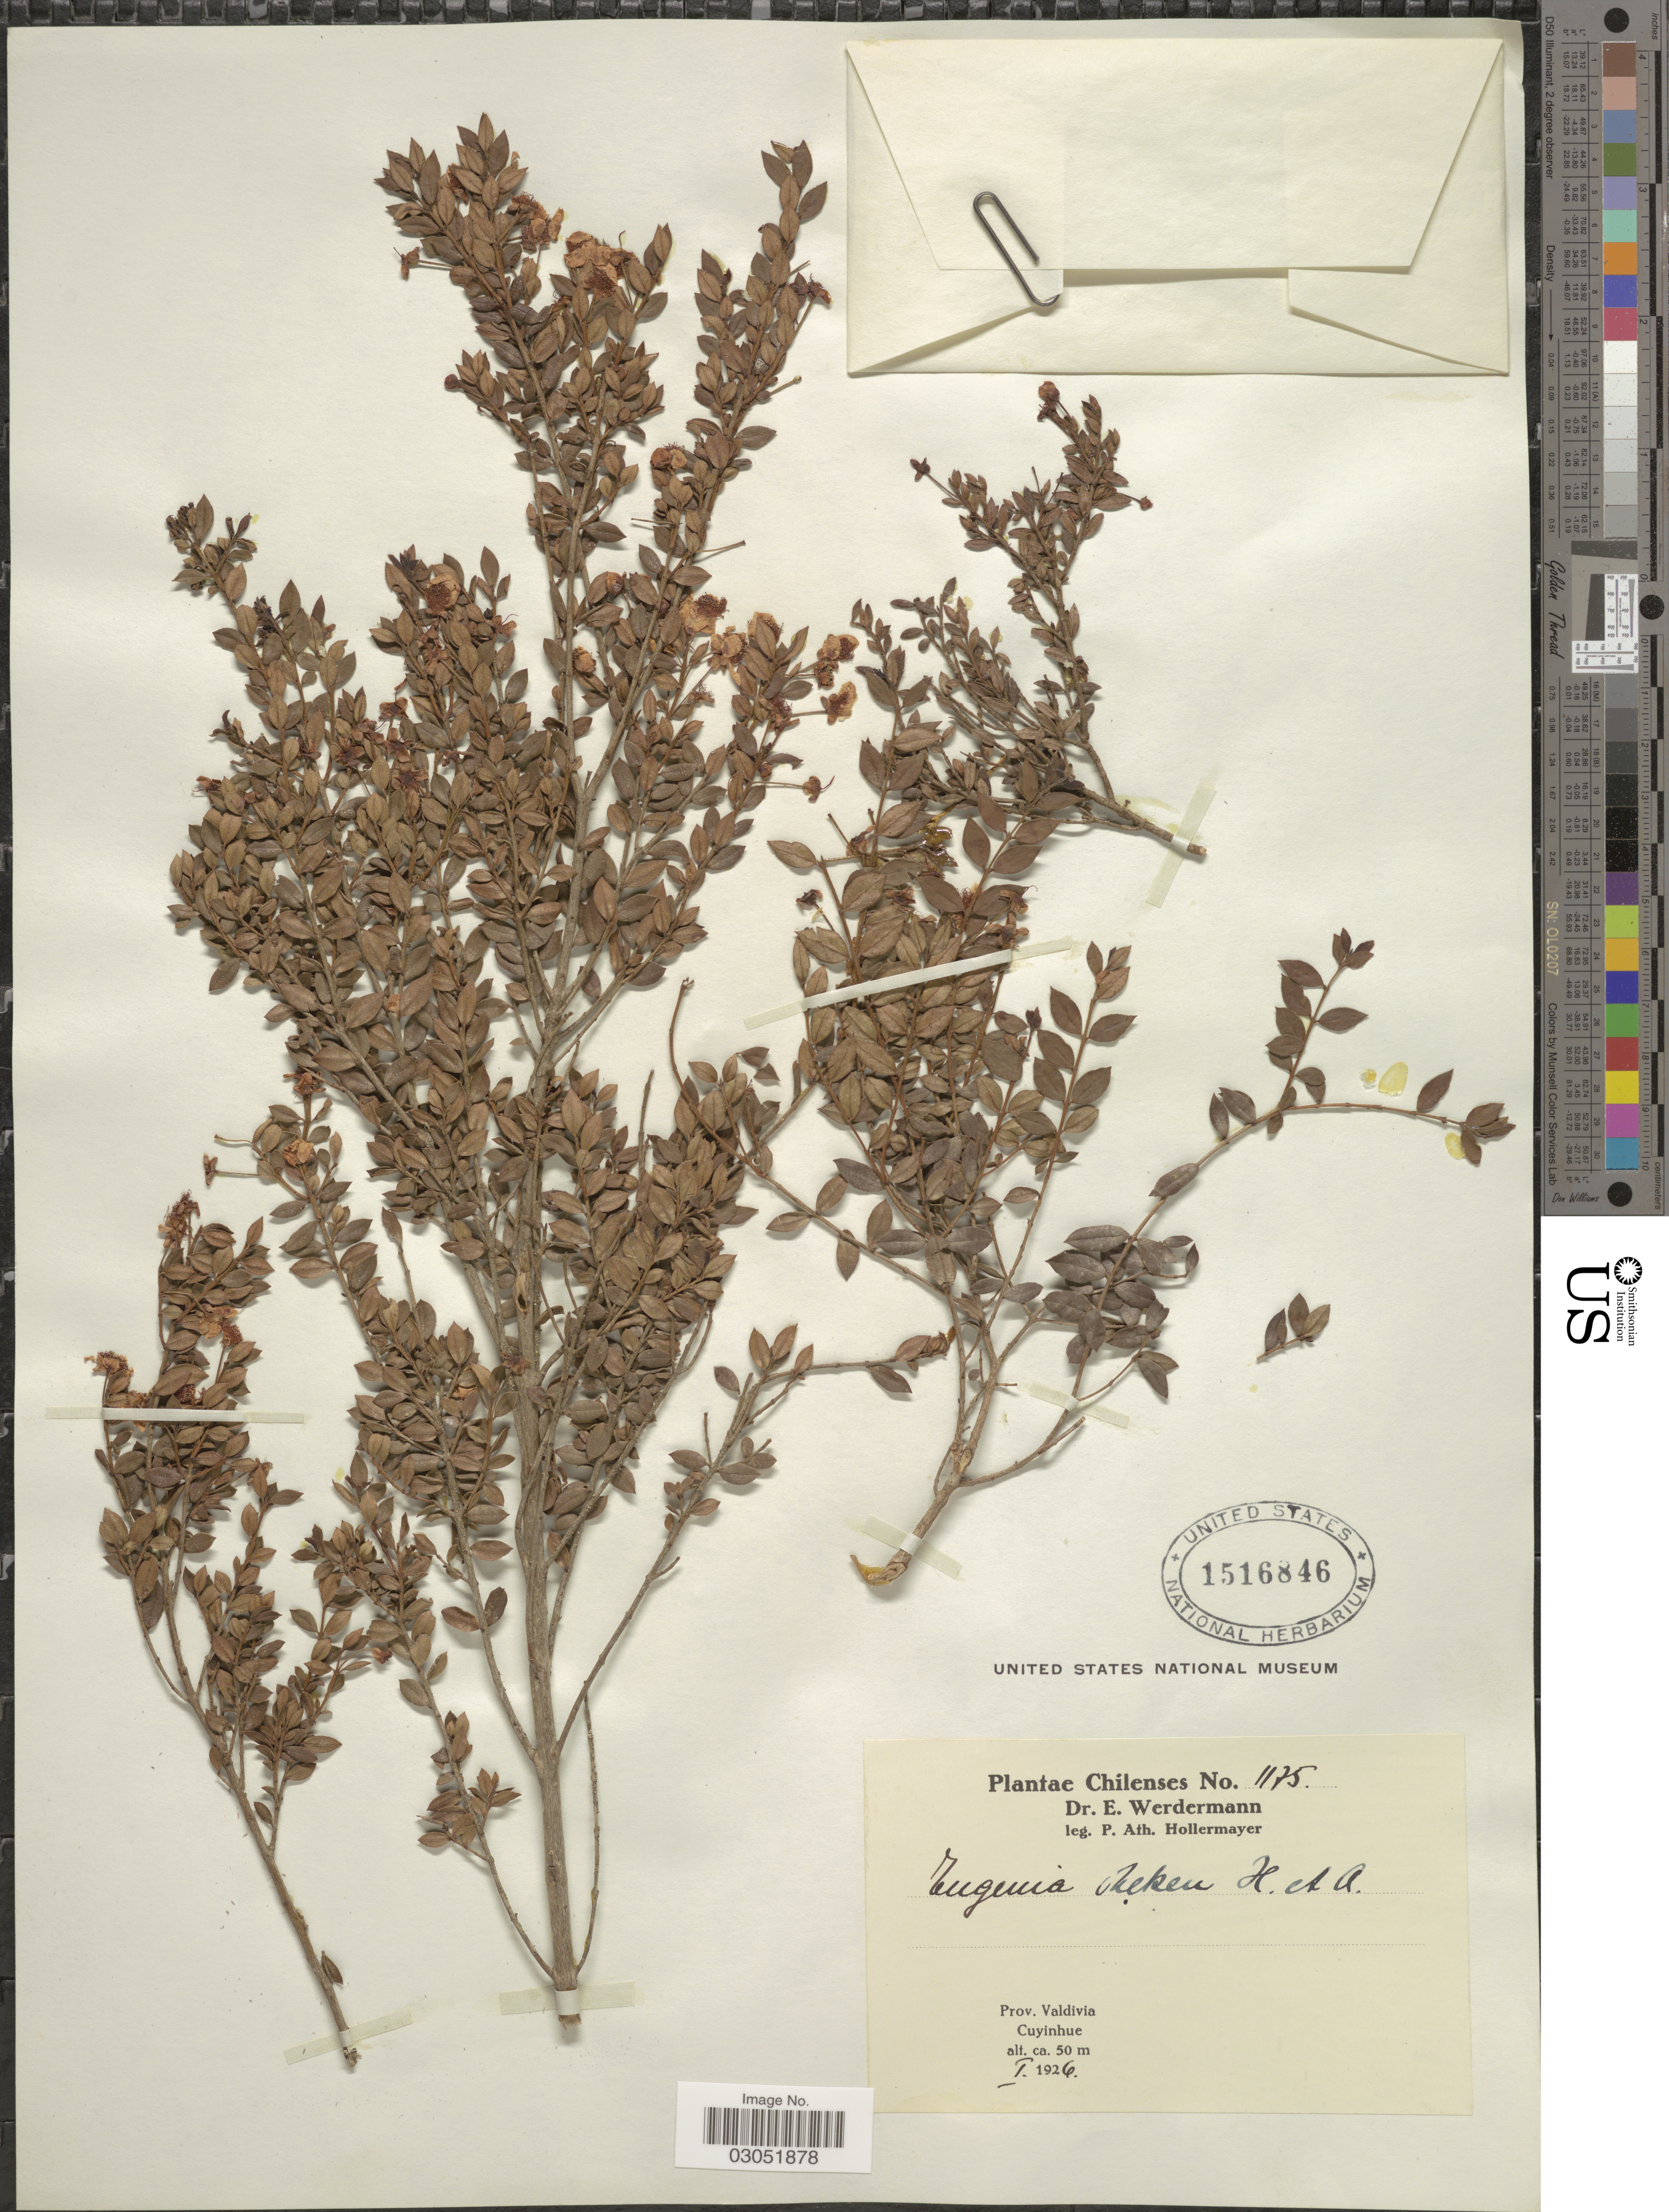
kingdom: Plantae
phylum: Tracheophyta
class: Magnoliopsida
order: Myrtales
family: Myrtaceae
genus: Luma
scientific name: Luma chequen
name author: (Molina) A. Gray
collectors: P. Hollermayer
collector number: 1175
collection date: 1926-01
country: Chile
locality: Prov. Valdivia. Cuyinhue.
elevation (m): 50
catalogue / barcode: US 1516846